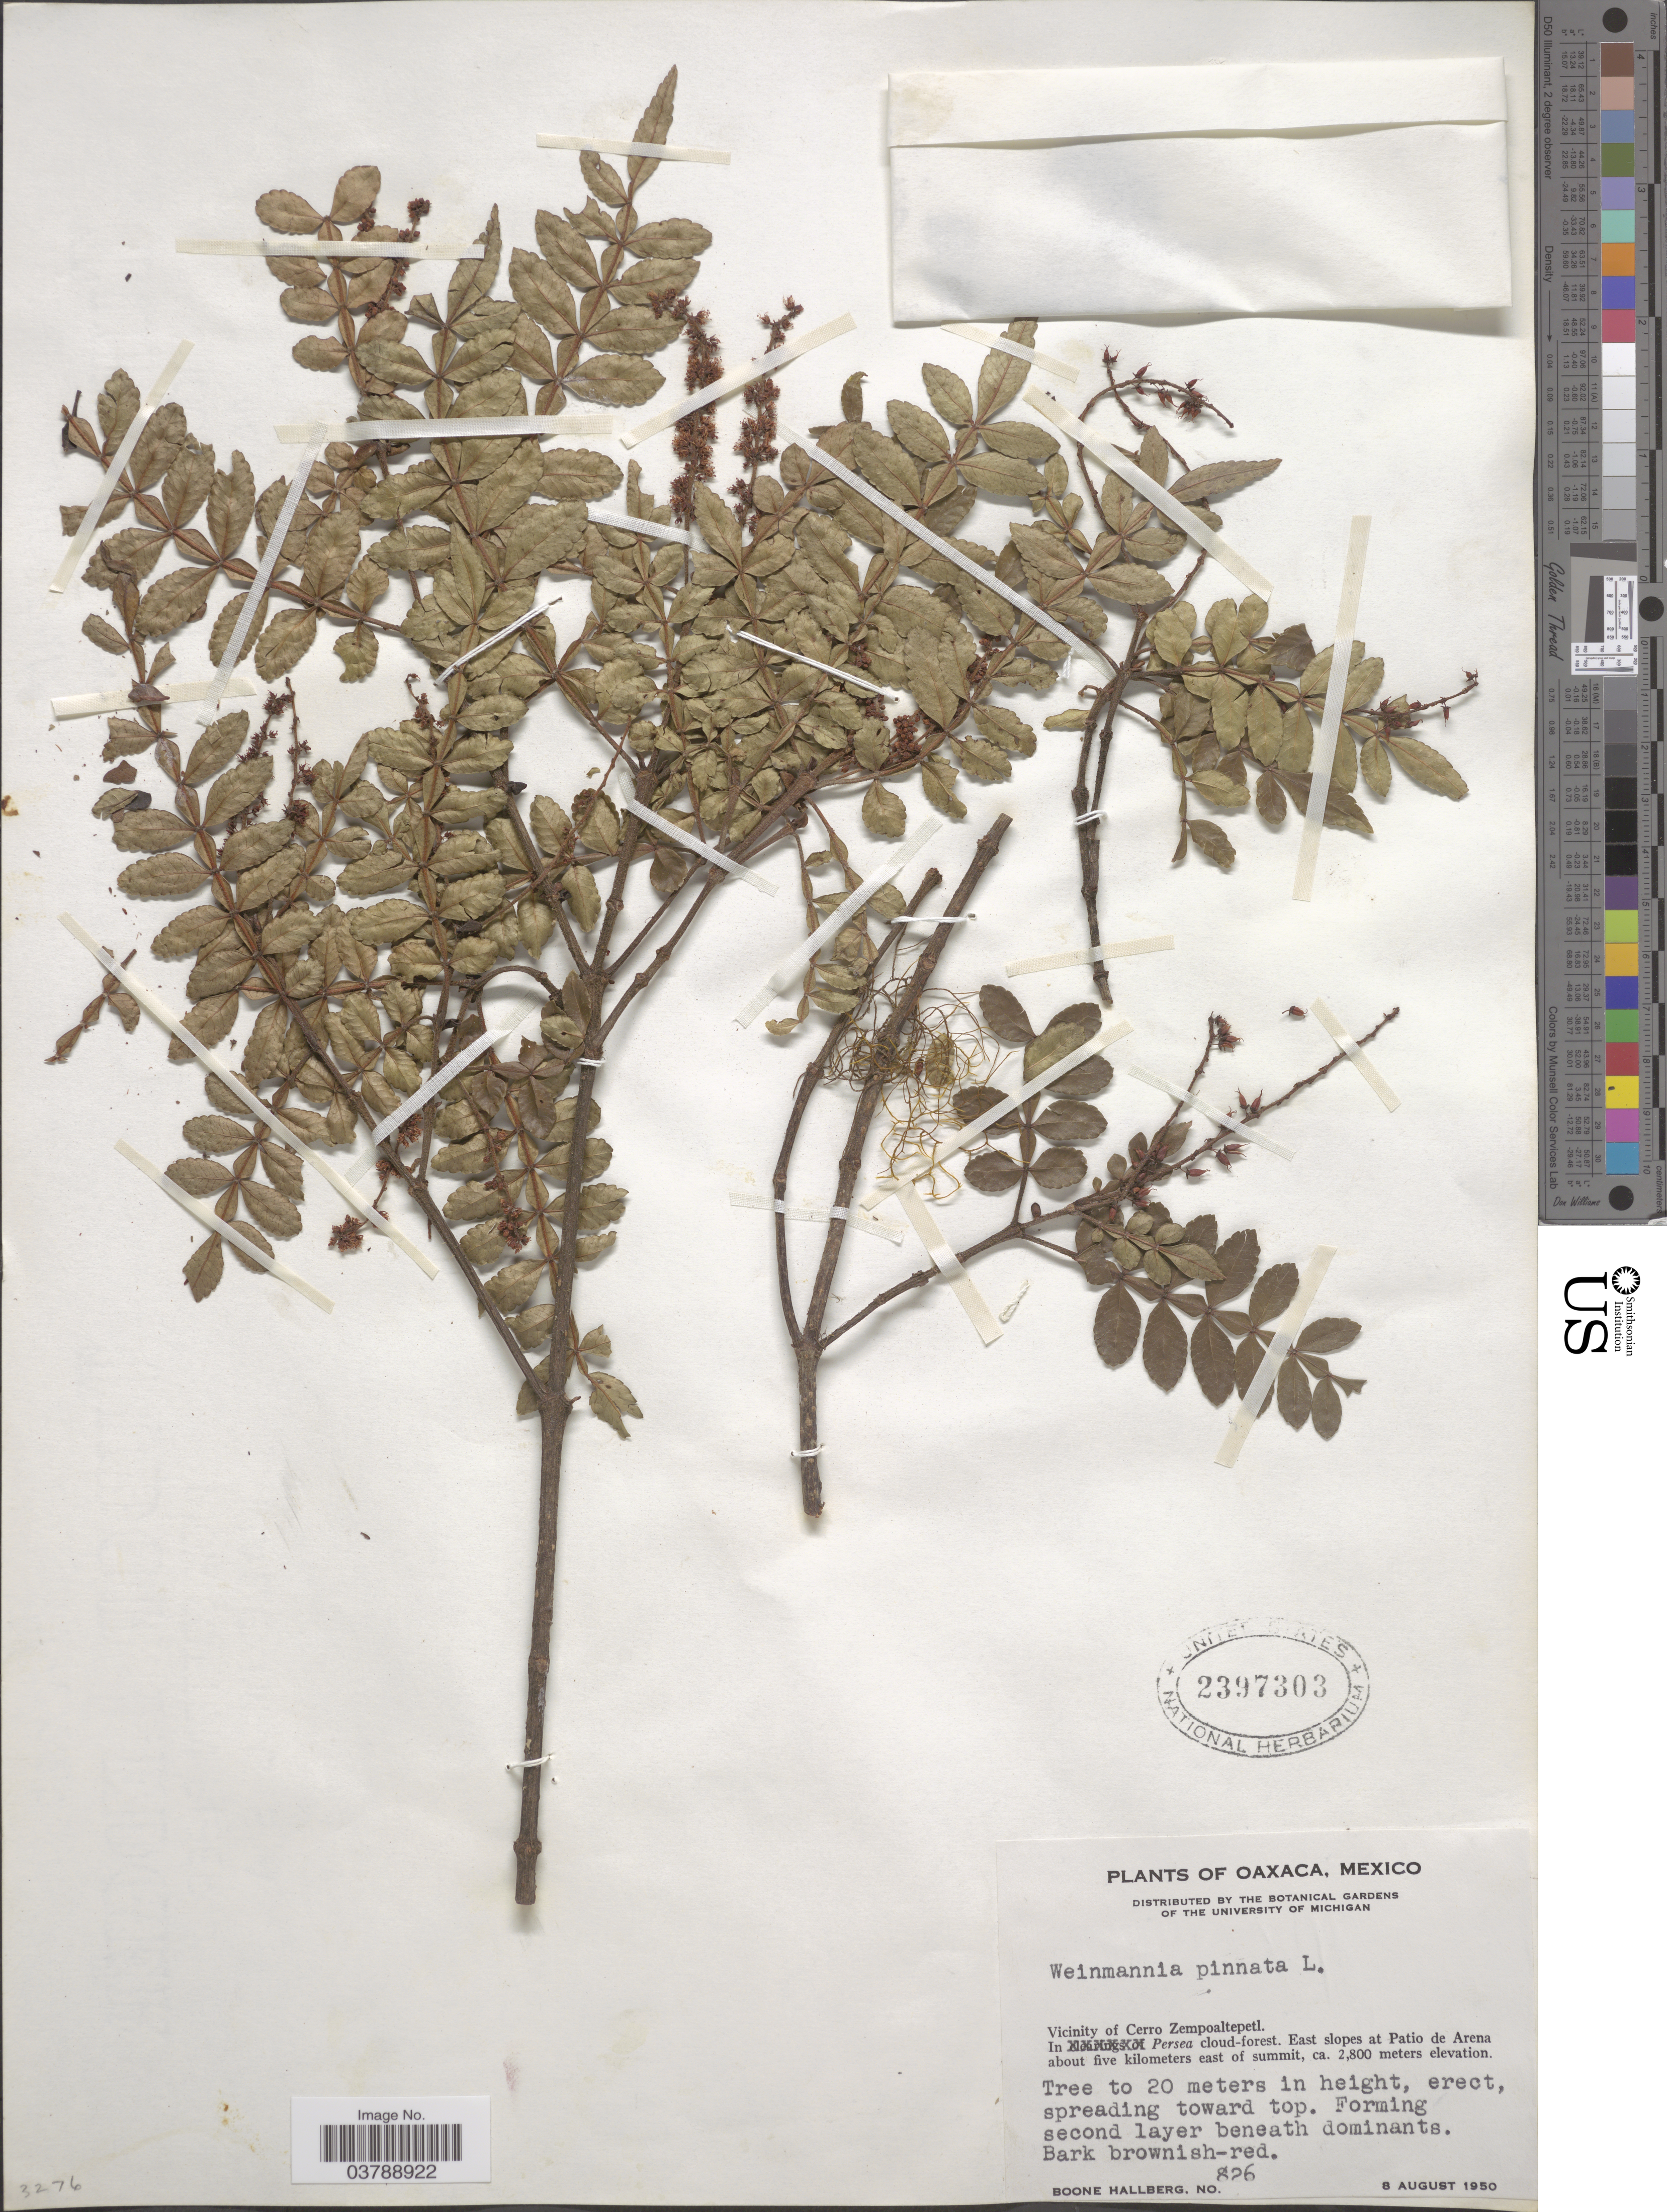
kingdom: Plantae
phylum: Tracheophyta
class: Magnoliopsida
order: Oxalidales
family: Cunoniaceae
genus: Weinmannia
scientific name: Weinmannia pinnata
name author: L.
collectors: B. Hallberg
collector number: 826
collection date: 1950-08-08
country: Mexico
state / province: Oaxaca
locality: Vicinity of Cerro Zempoaltepetl. East slopes at Patio de Arena about five kilometers east of summit.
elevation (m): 2800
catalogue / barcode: US 2397303